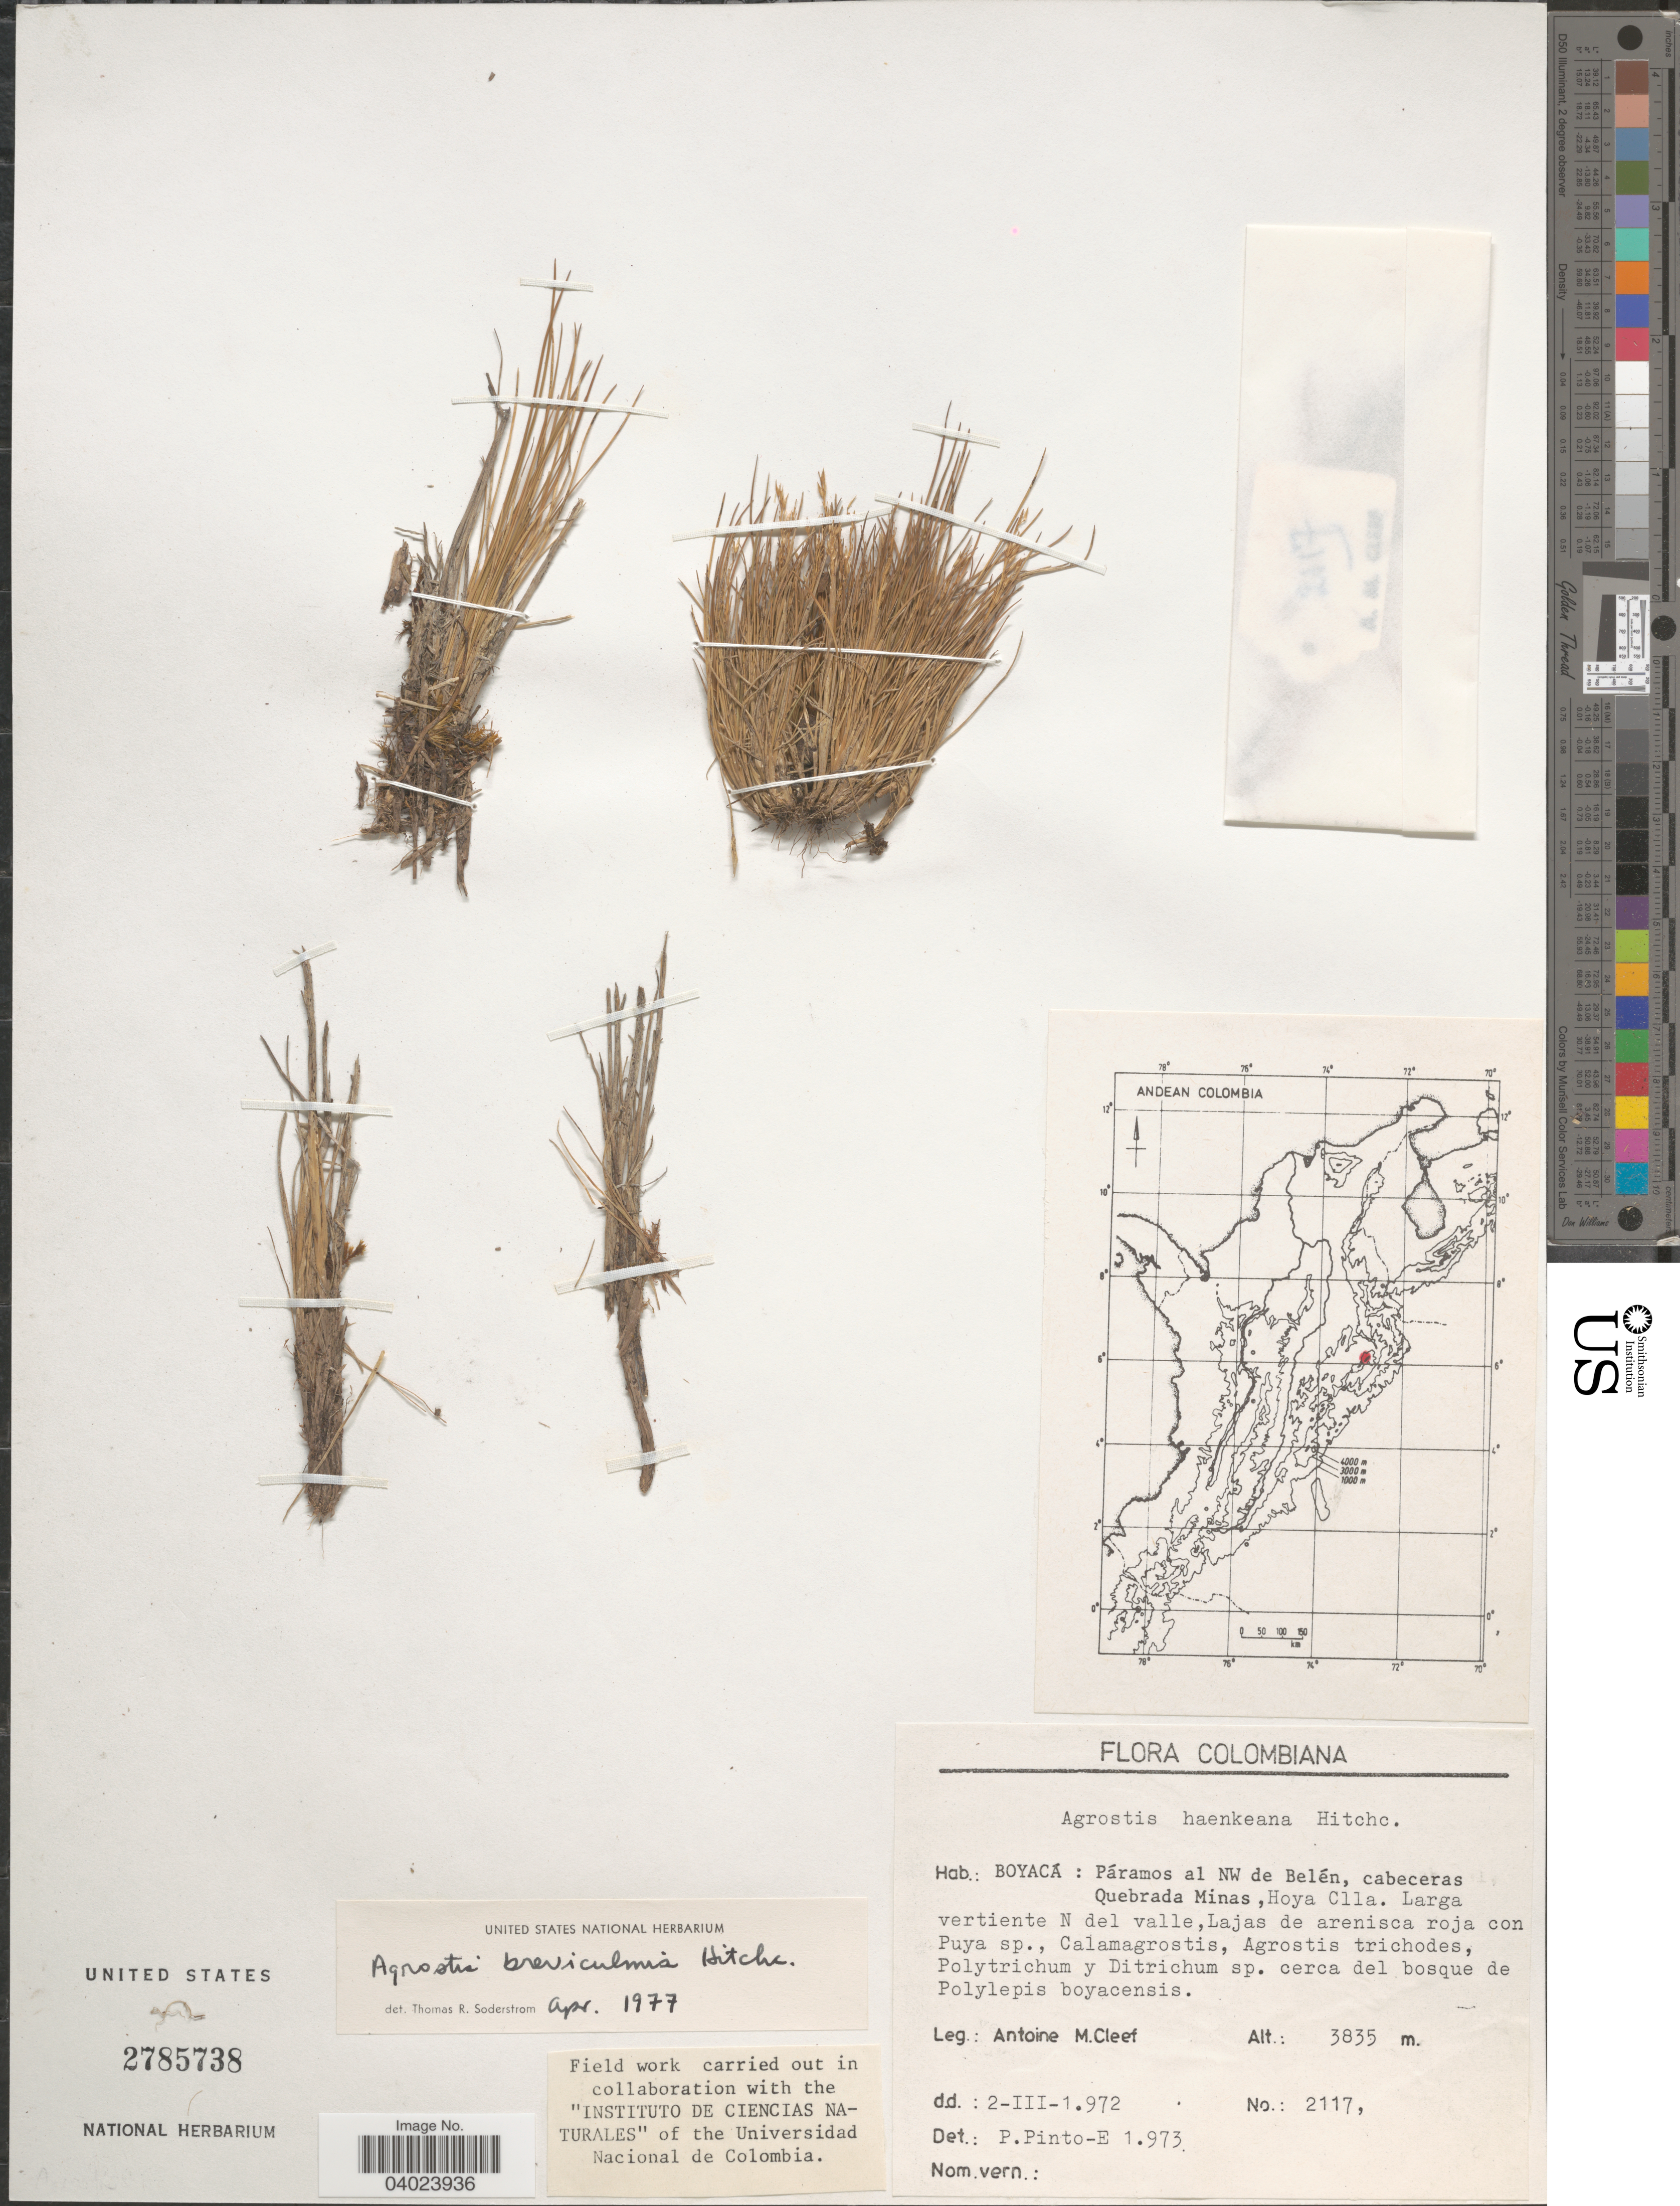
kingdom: Plantae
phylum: Tracheophyta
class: Liliopsida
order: Poales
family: Poaceae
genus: Agrostis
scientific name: Agrostis breviculmis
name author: Hitchc.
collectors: A. M. Cleef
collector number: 2117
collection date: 1972-03-02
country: Colombia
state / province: Boyacá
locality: Páramos al NW de Belén, cabeceras Quebrada Minas, Hoya Clla. Larga vertiente N del valle.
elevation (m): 3835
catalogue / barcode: US 2785738